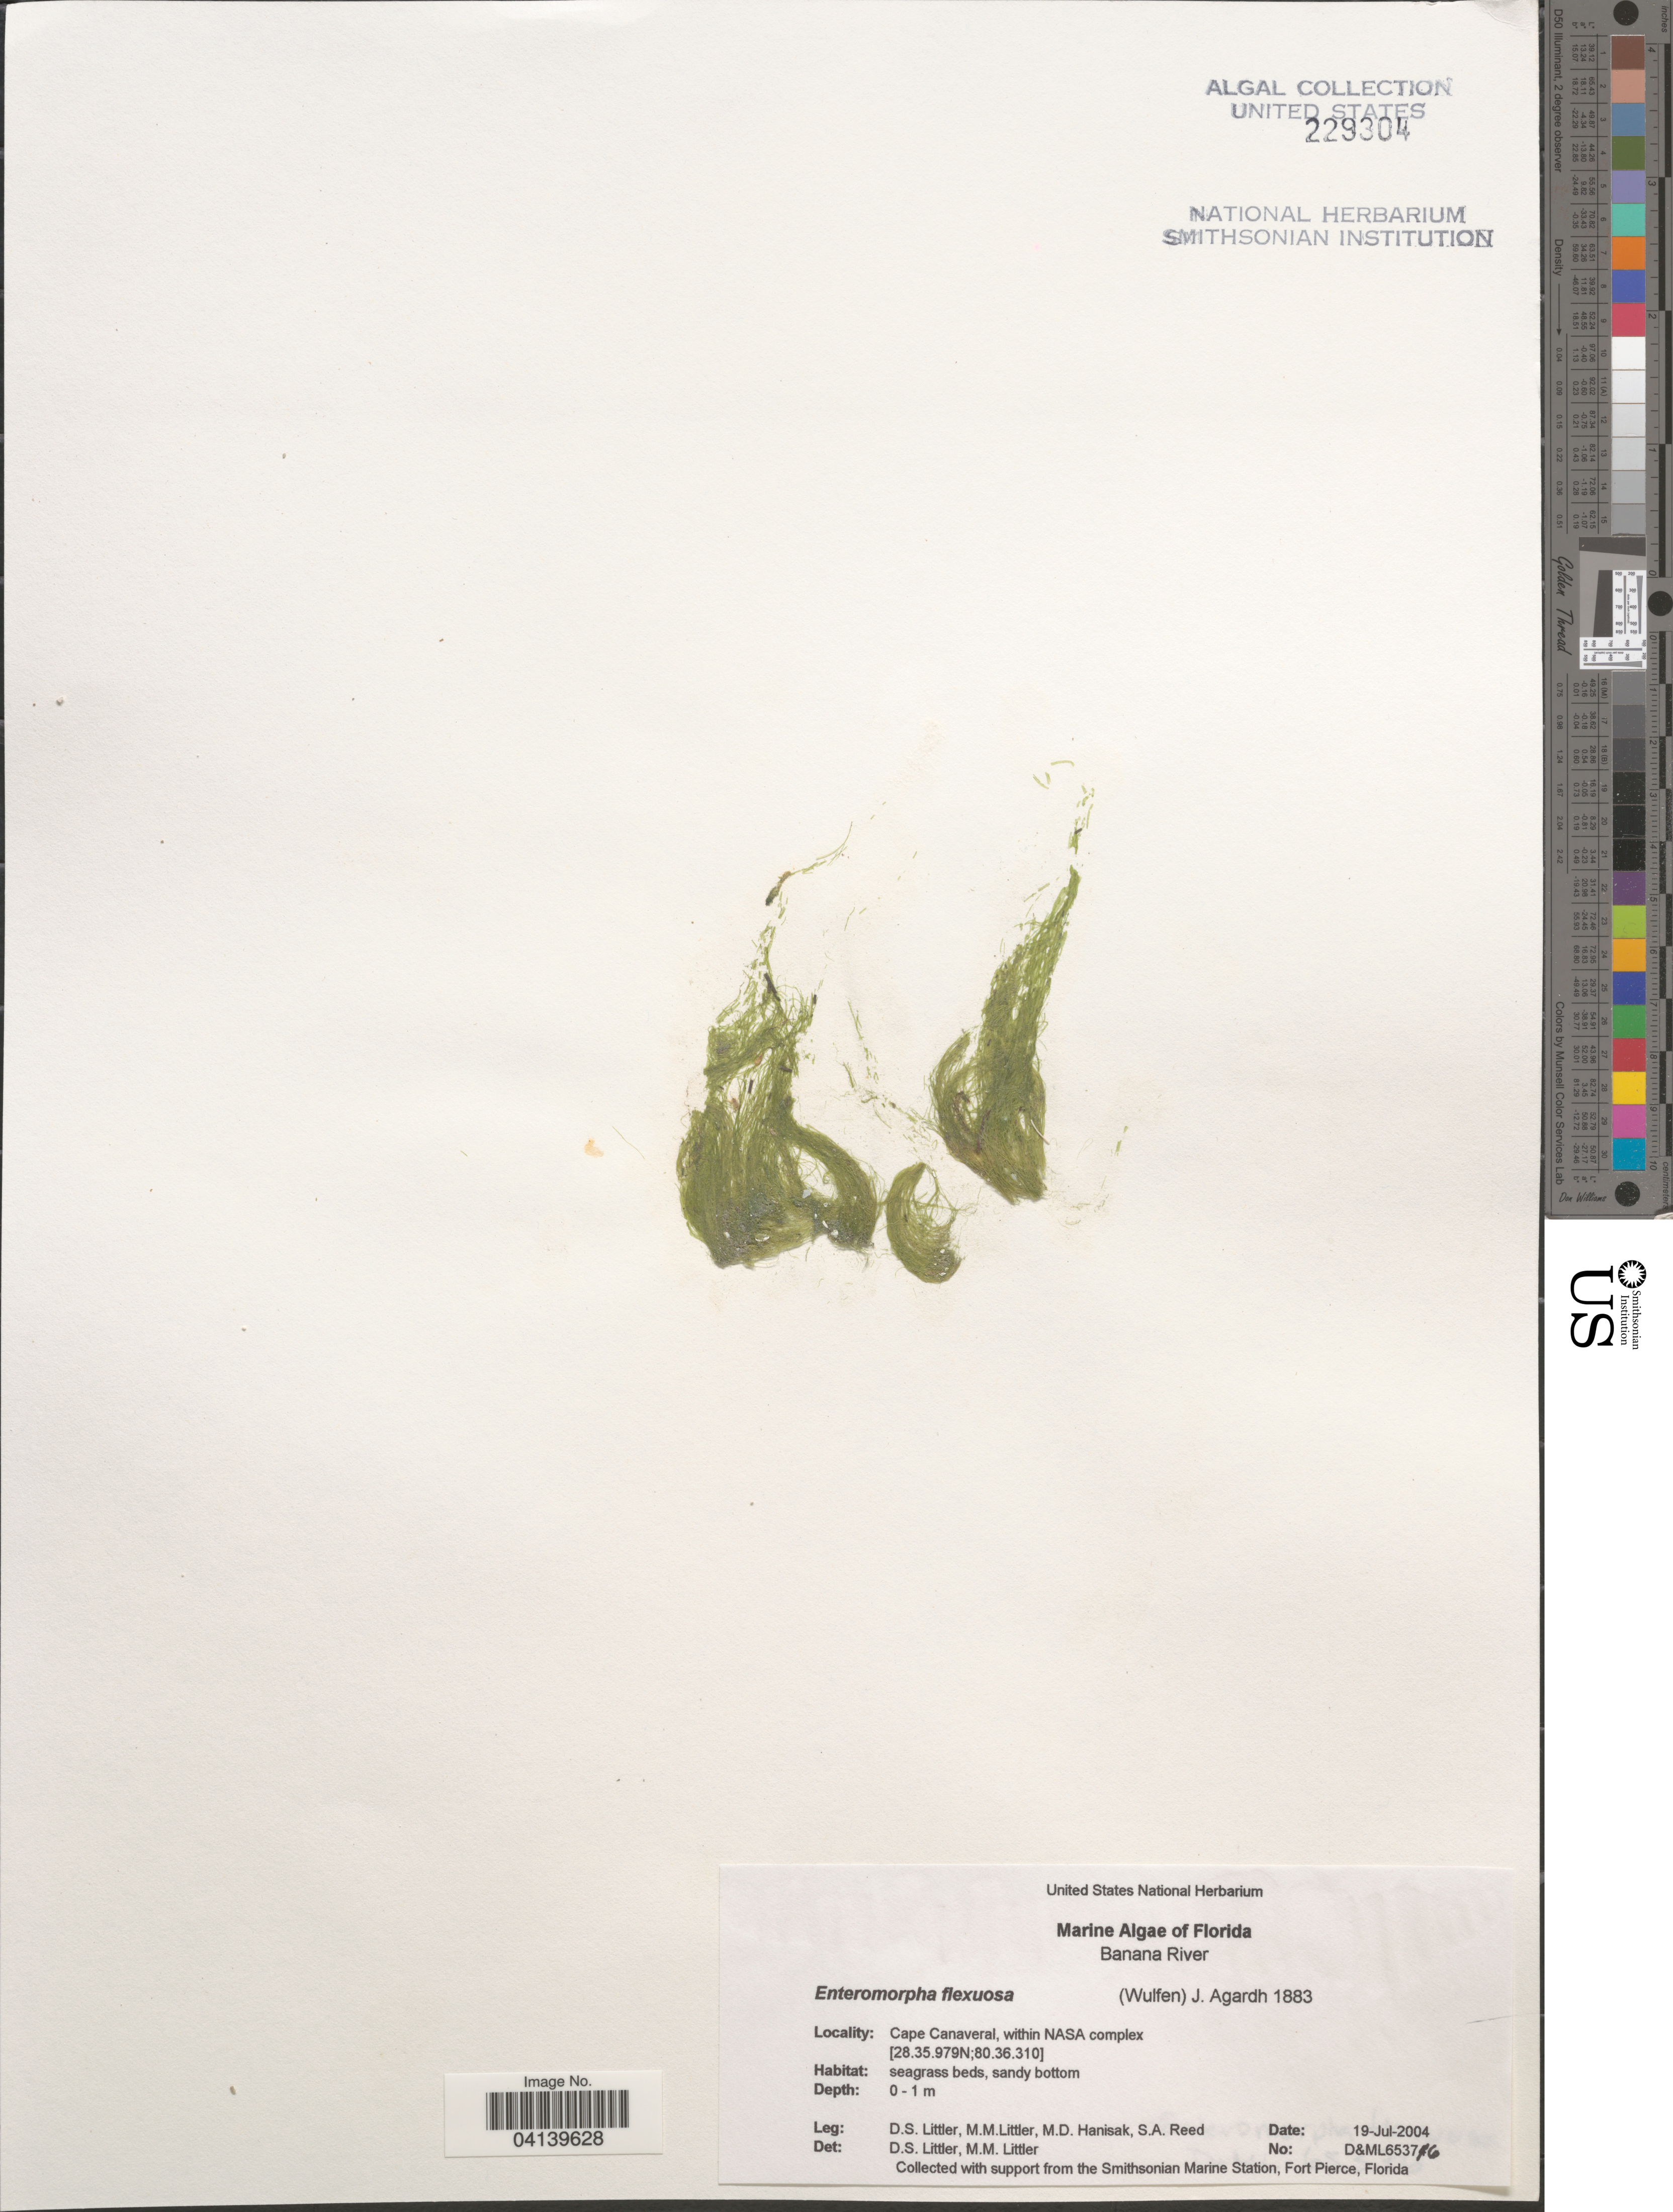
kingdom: Plantae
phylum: Chlorophyta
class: Ulvophyceae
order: Ulvales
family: Ulvaceae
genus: Ulva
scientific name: Ulva flexuosa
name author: Wulfen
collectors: D. S. Littler, M. Hanisak & S. Reed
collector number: D&ML65376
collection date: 2004-07-19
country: United States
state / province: Florida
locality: Banana River. Cape Canaveral, within NASA complex.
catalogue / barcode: US 229304